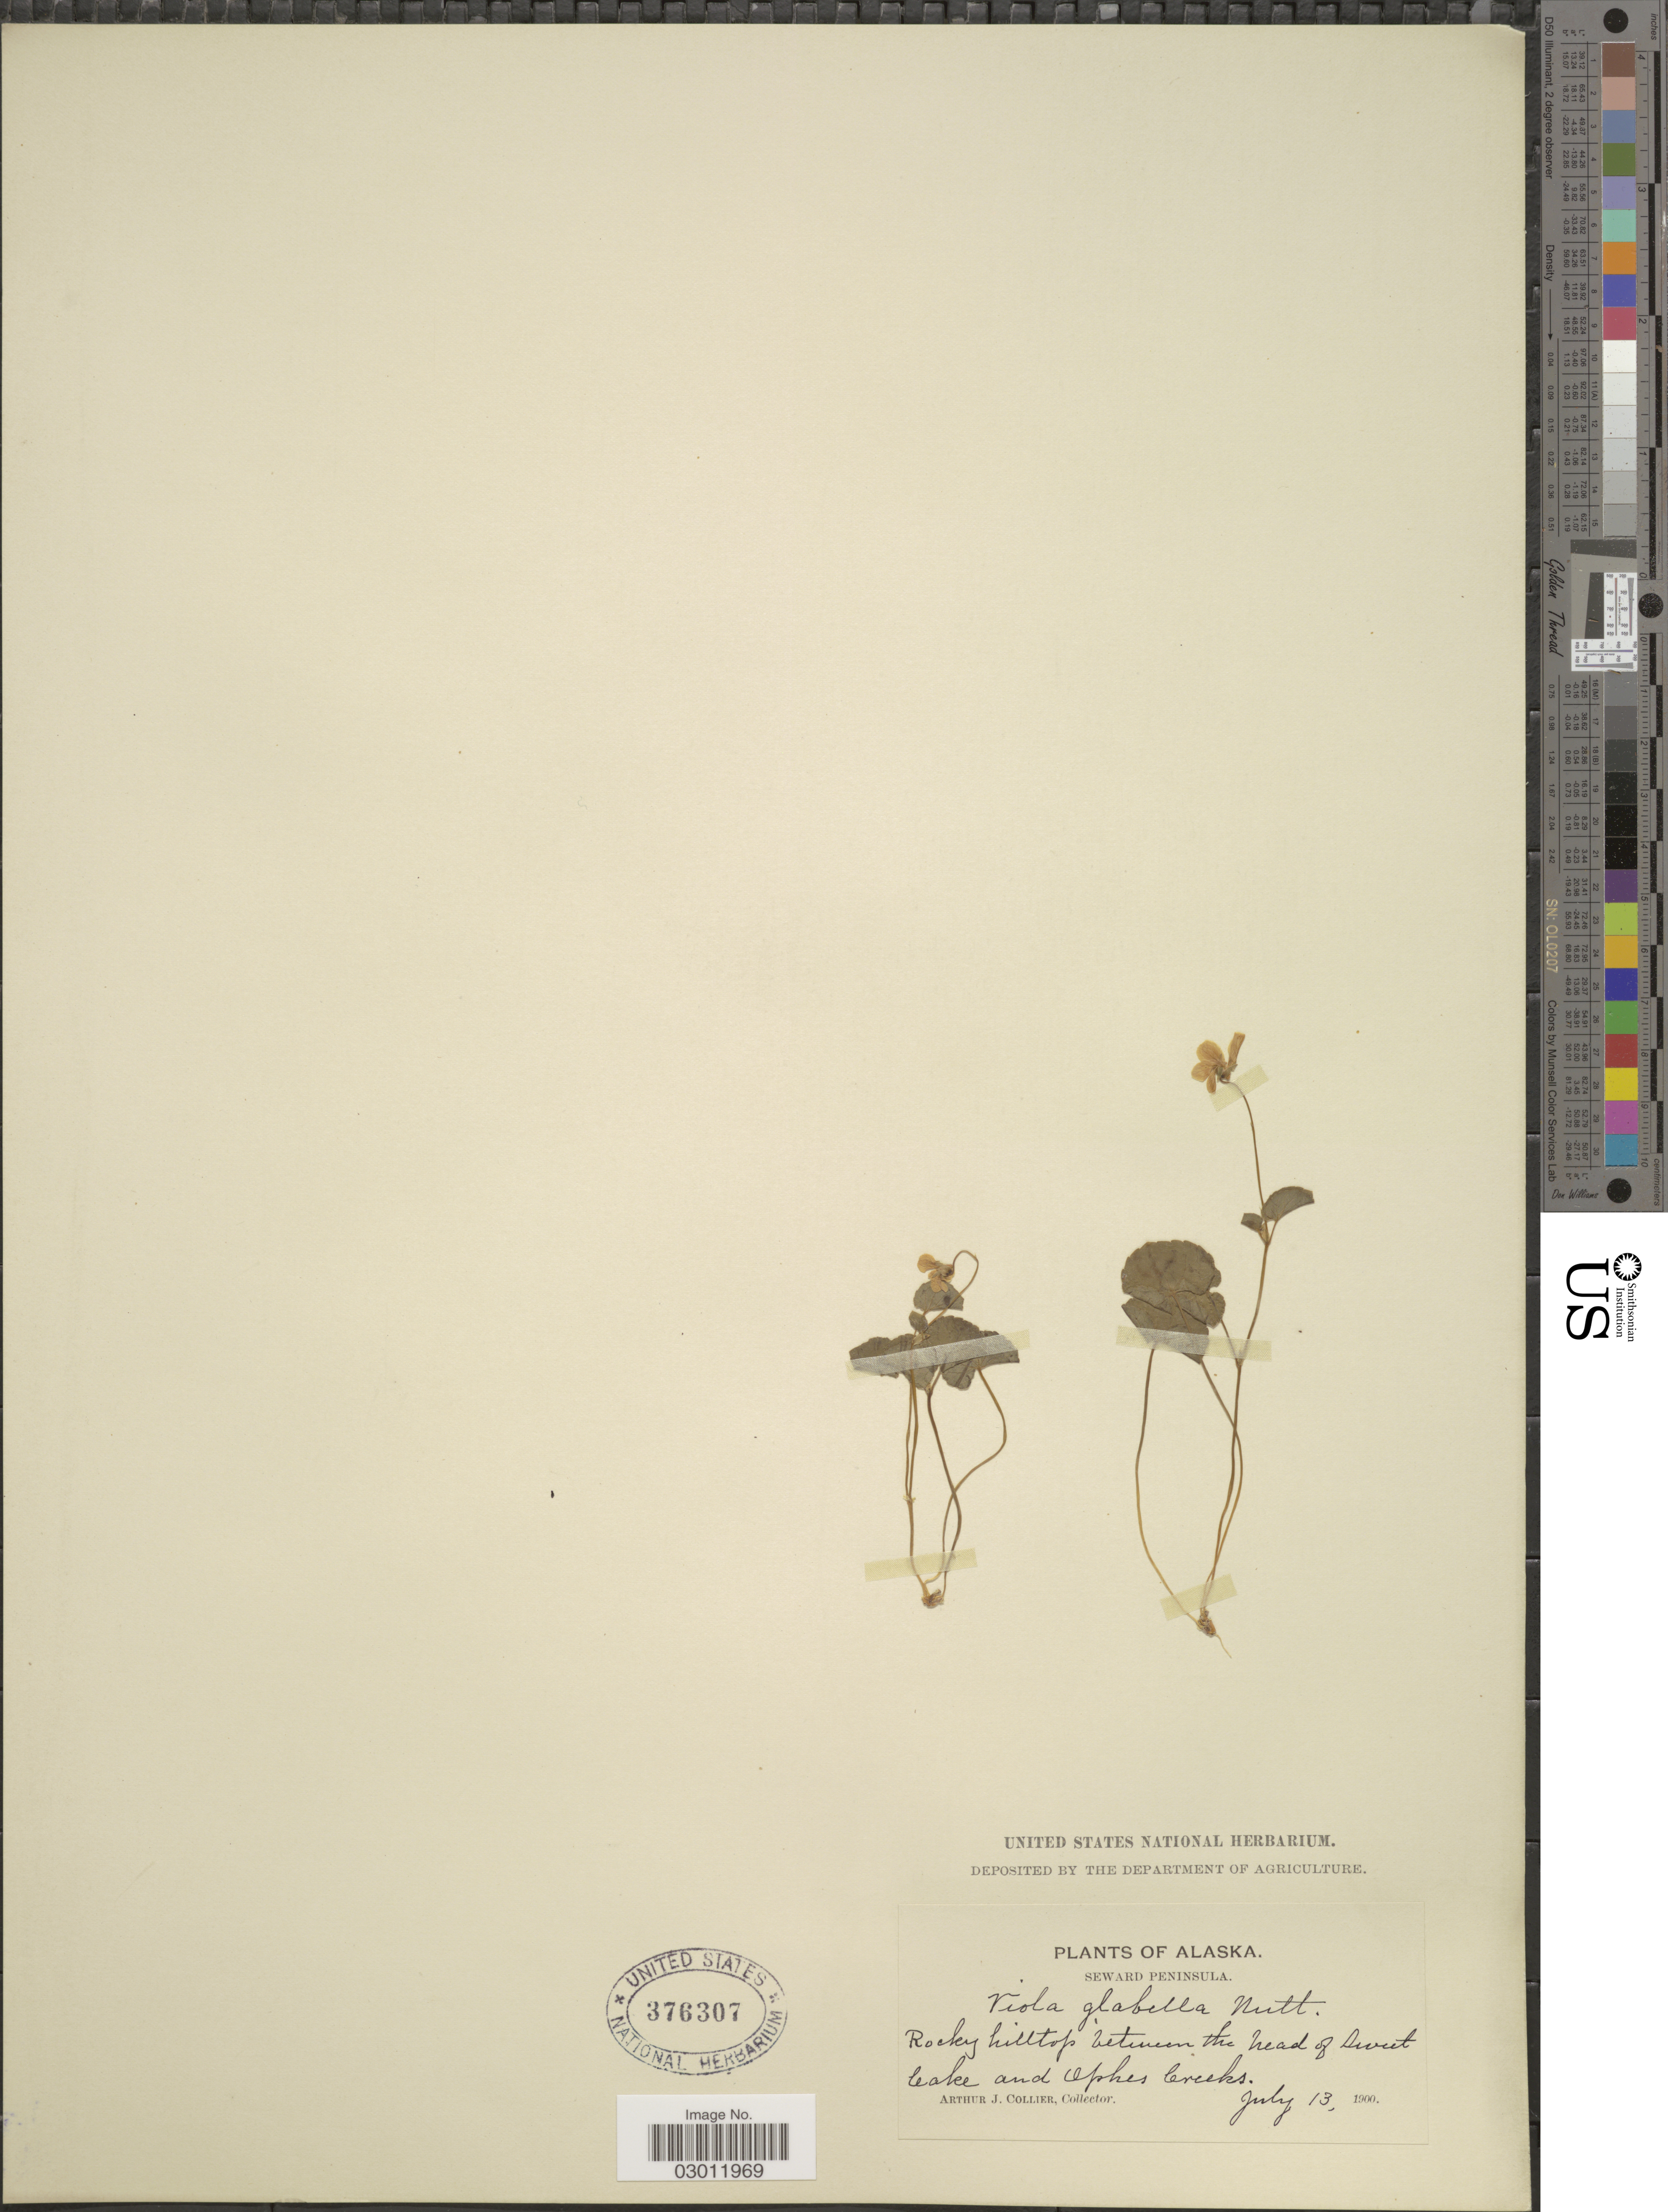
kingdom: Plantae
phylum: Tracheophyta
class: Magnoliopsida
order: Malpighiales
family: Violaceae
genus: Viola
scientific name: Viola biflora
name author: L.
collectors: A. Collier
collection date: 1900-07-13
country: United States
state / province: Alaska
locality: Seward Peninsula. Rocky hilltop between the head of Sweet Lake and Ophes Creeks.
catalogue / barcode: US 376307